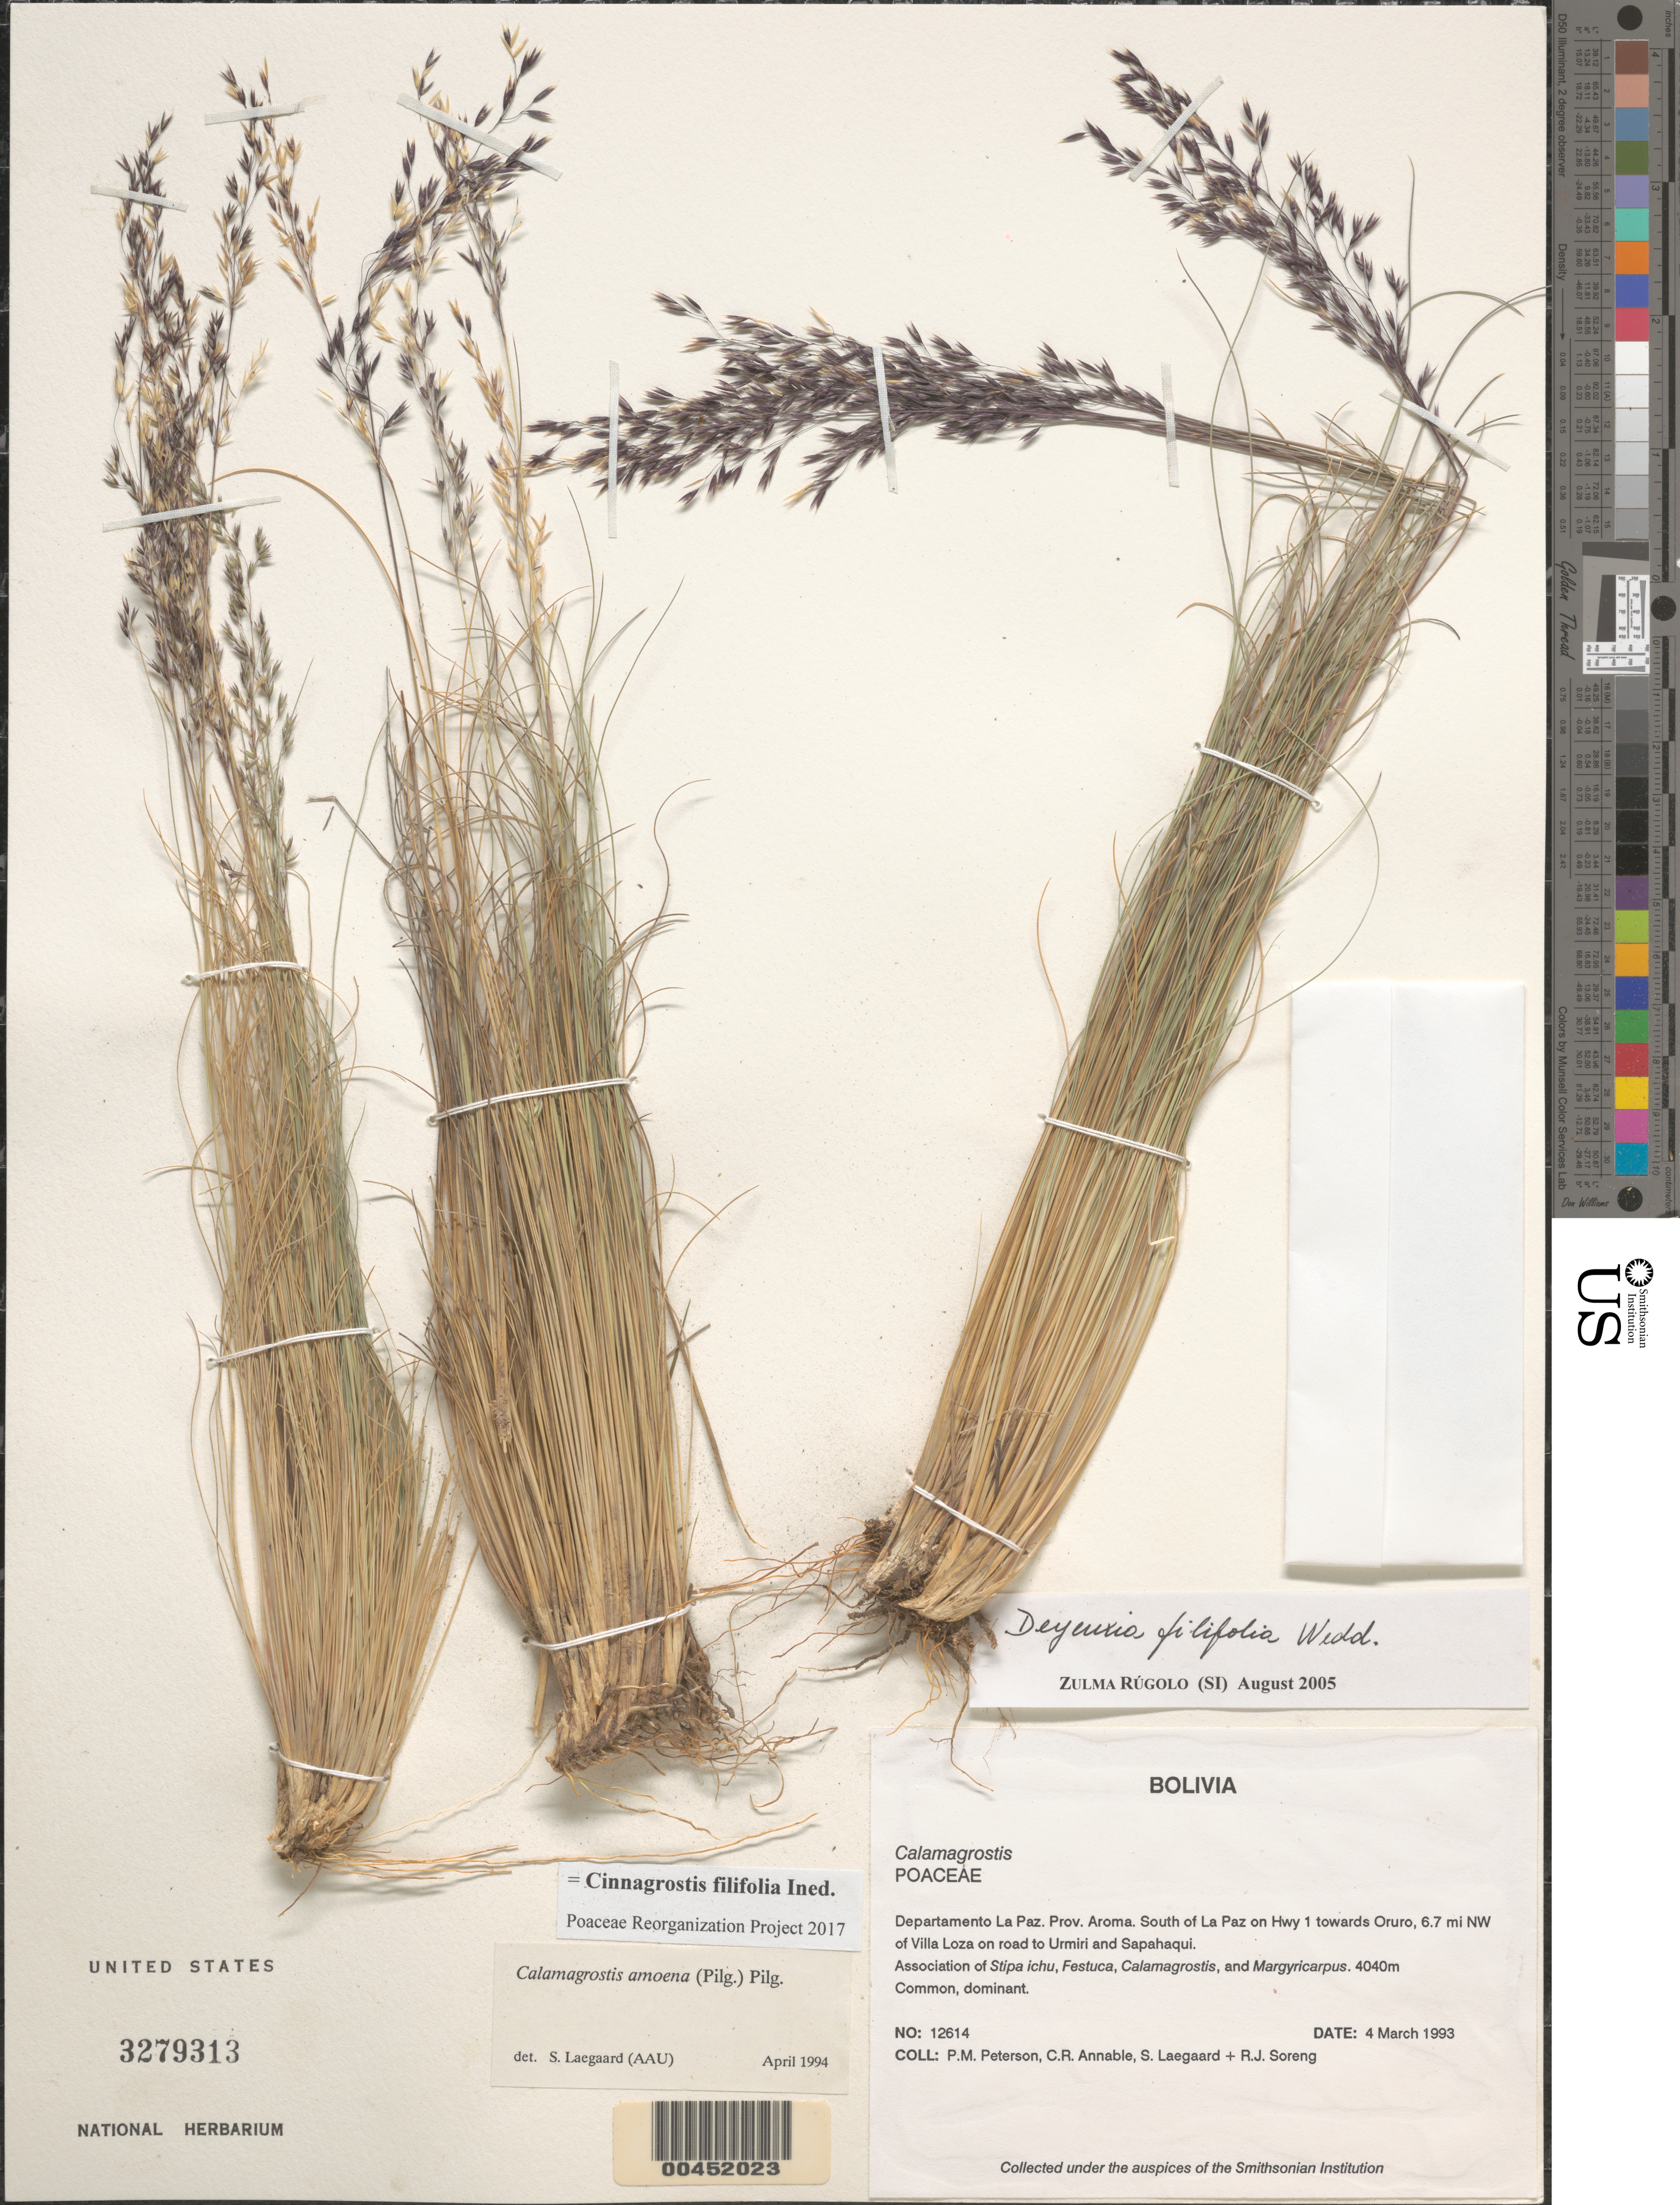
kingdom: Plantae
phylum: Tracheophyta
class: Liliopsida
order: Poales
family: Poaceae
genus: Cinnagrostis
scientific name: Cinnagrostis filifolia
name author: (Wedd.) P.M. Peterson et al.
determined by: Poaceae Reorganization Project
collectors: P. M. Peterson, C. R. Annable, S. Lægaard & R. J. Soreng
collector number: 12614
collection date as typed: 04 Mar 1993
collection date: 1993-03-04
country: Bolivia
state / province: La Paz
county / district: Aroma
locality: South of La Paz on Hwy 1 towards Oruro, 6.7 mi NW of Villa Loza on road to Urmiri and Sapahaqui.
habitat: Association of Stipa ichu, Festuca, Calamagrostis, and Margyricarpus.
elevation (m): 4040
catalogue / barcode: US 3279313